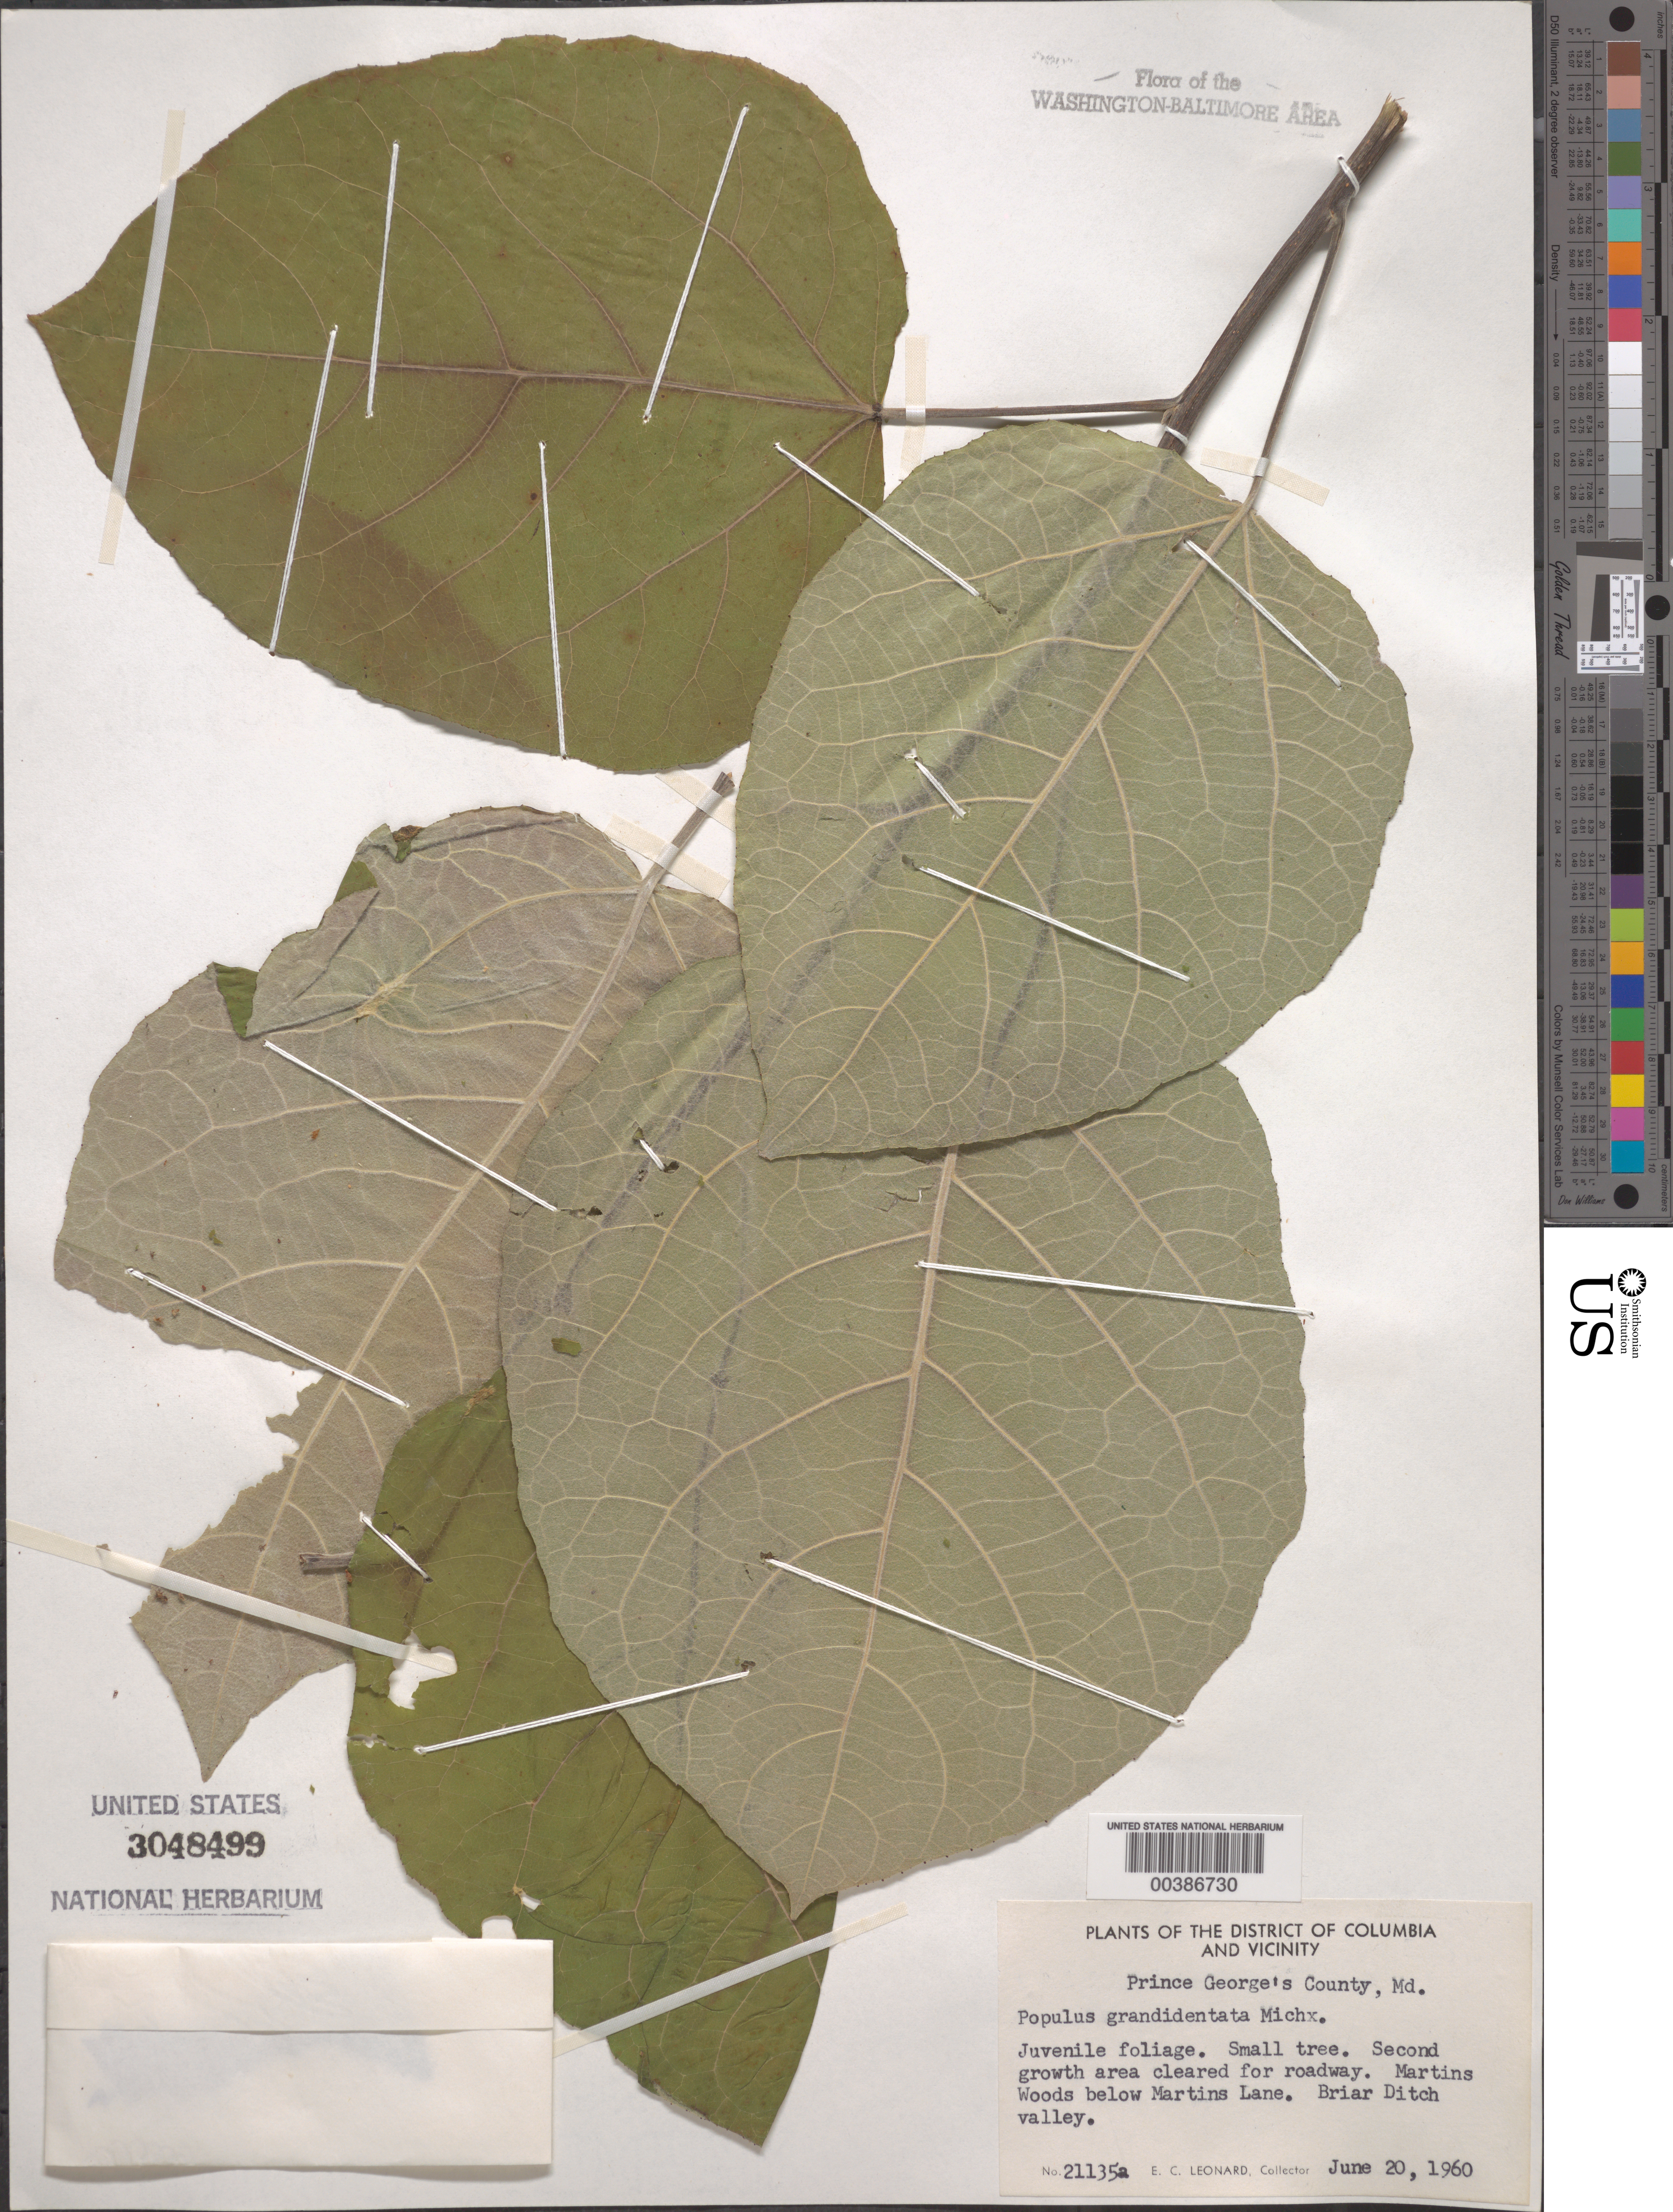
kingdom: Plantae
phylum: Tracheophyta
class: Magnoliopsida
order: Malpighiales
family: Salicaceae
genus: Populus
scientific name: Populus grandidentata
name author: Michx.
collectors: E. C. Leonard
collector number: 21135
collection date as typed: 20 Jun 1960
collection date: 1960-06-20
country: United States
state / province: Maryland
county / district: Prince George's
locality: Martins Woods, below Martins Lane, Briar Ditch Valley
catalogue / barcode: US 3048499